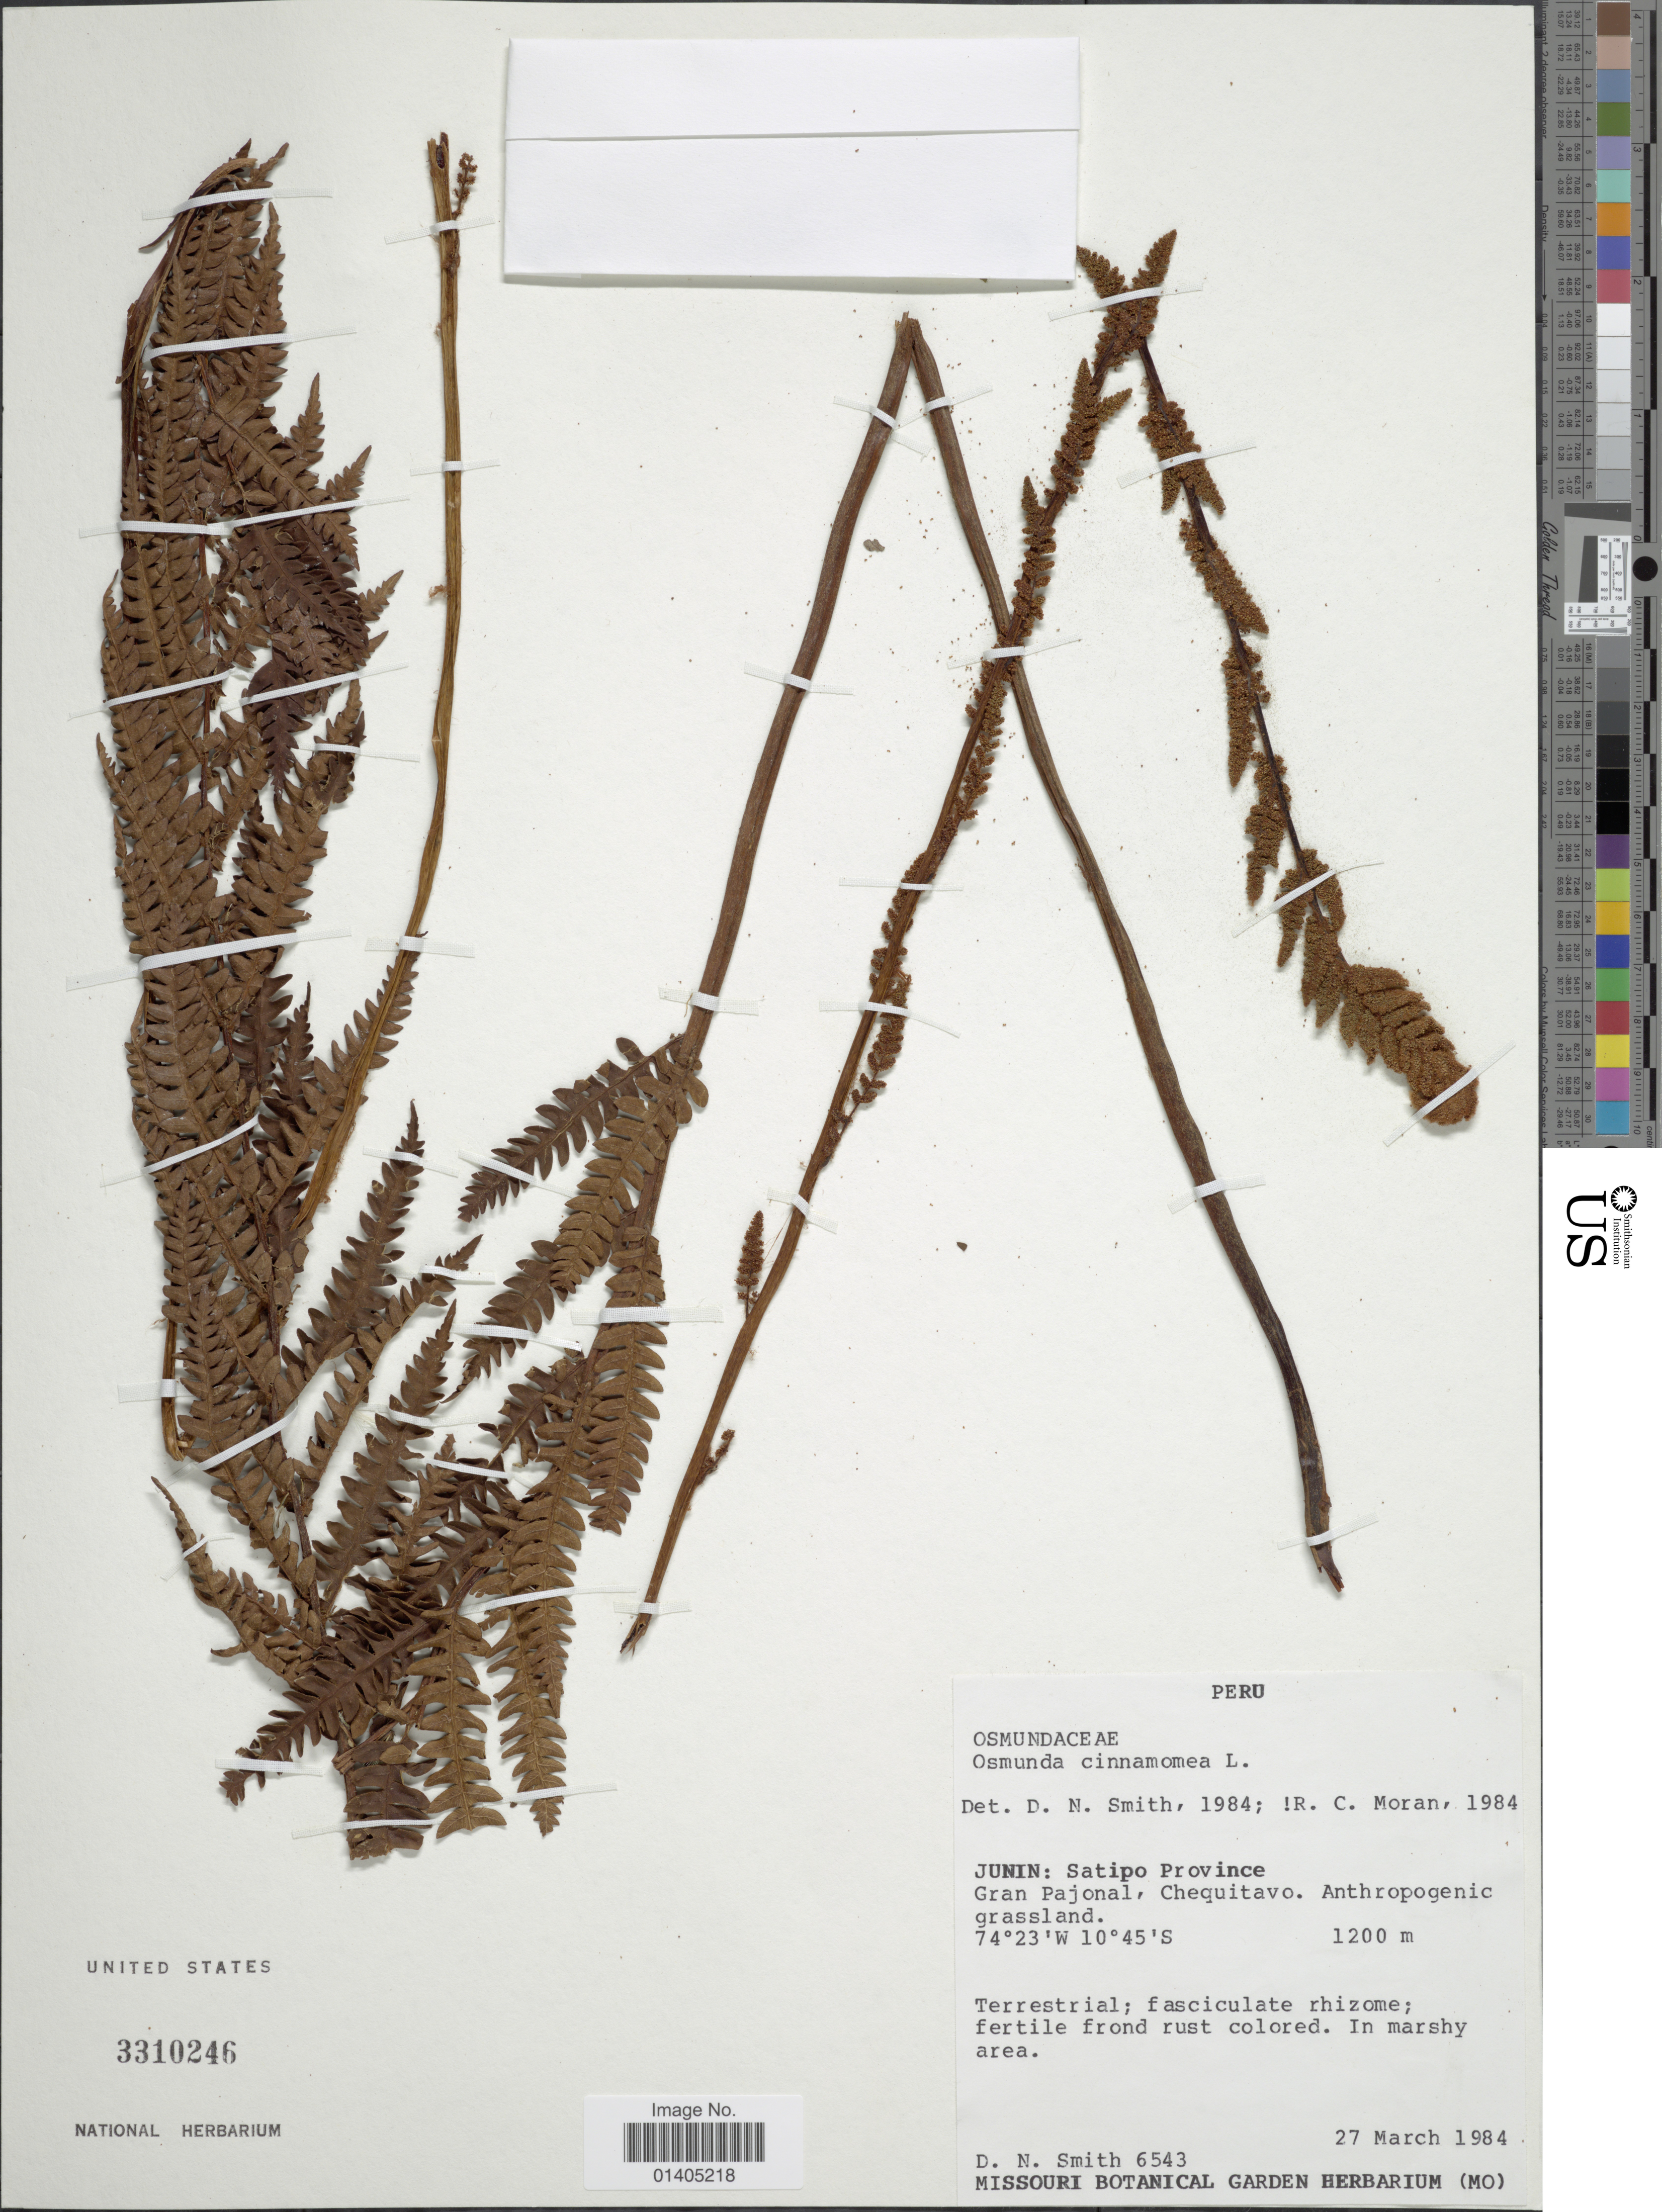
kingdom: Plantae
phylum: Tracheophyta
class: Polypodiopsida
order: Osmundales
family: Osmundaceae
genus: Osmundastrum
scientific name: Osmundastrum cinnamomeum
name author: (L.) C. Presl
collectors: D. Smith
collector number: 6543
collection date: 1984-03-27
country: Peru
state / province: Junín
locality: Satipo Province Gran Pajonal, Chequitavo. Anthropogenic grassland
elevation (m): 1200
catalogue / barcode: US 3310246